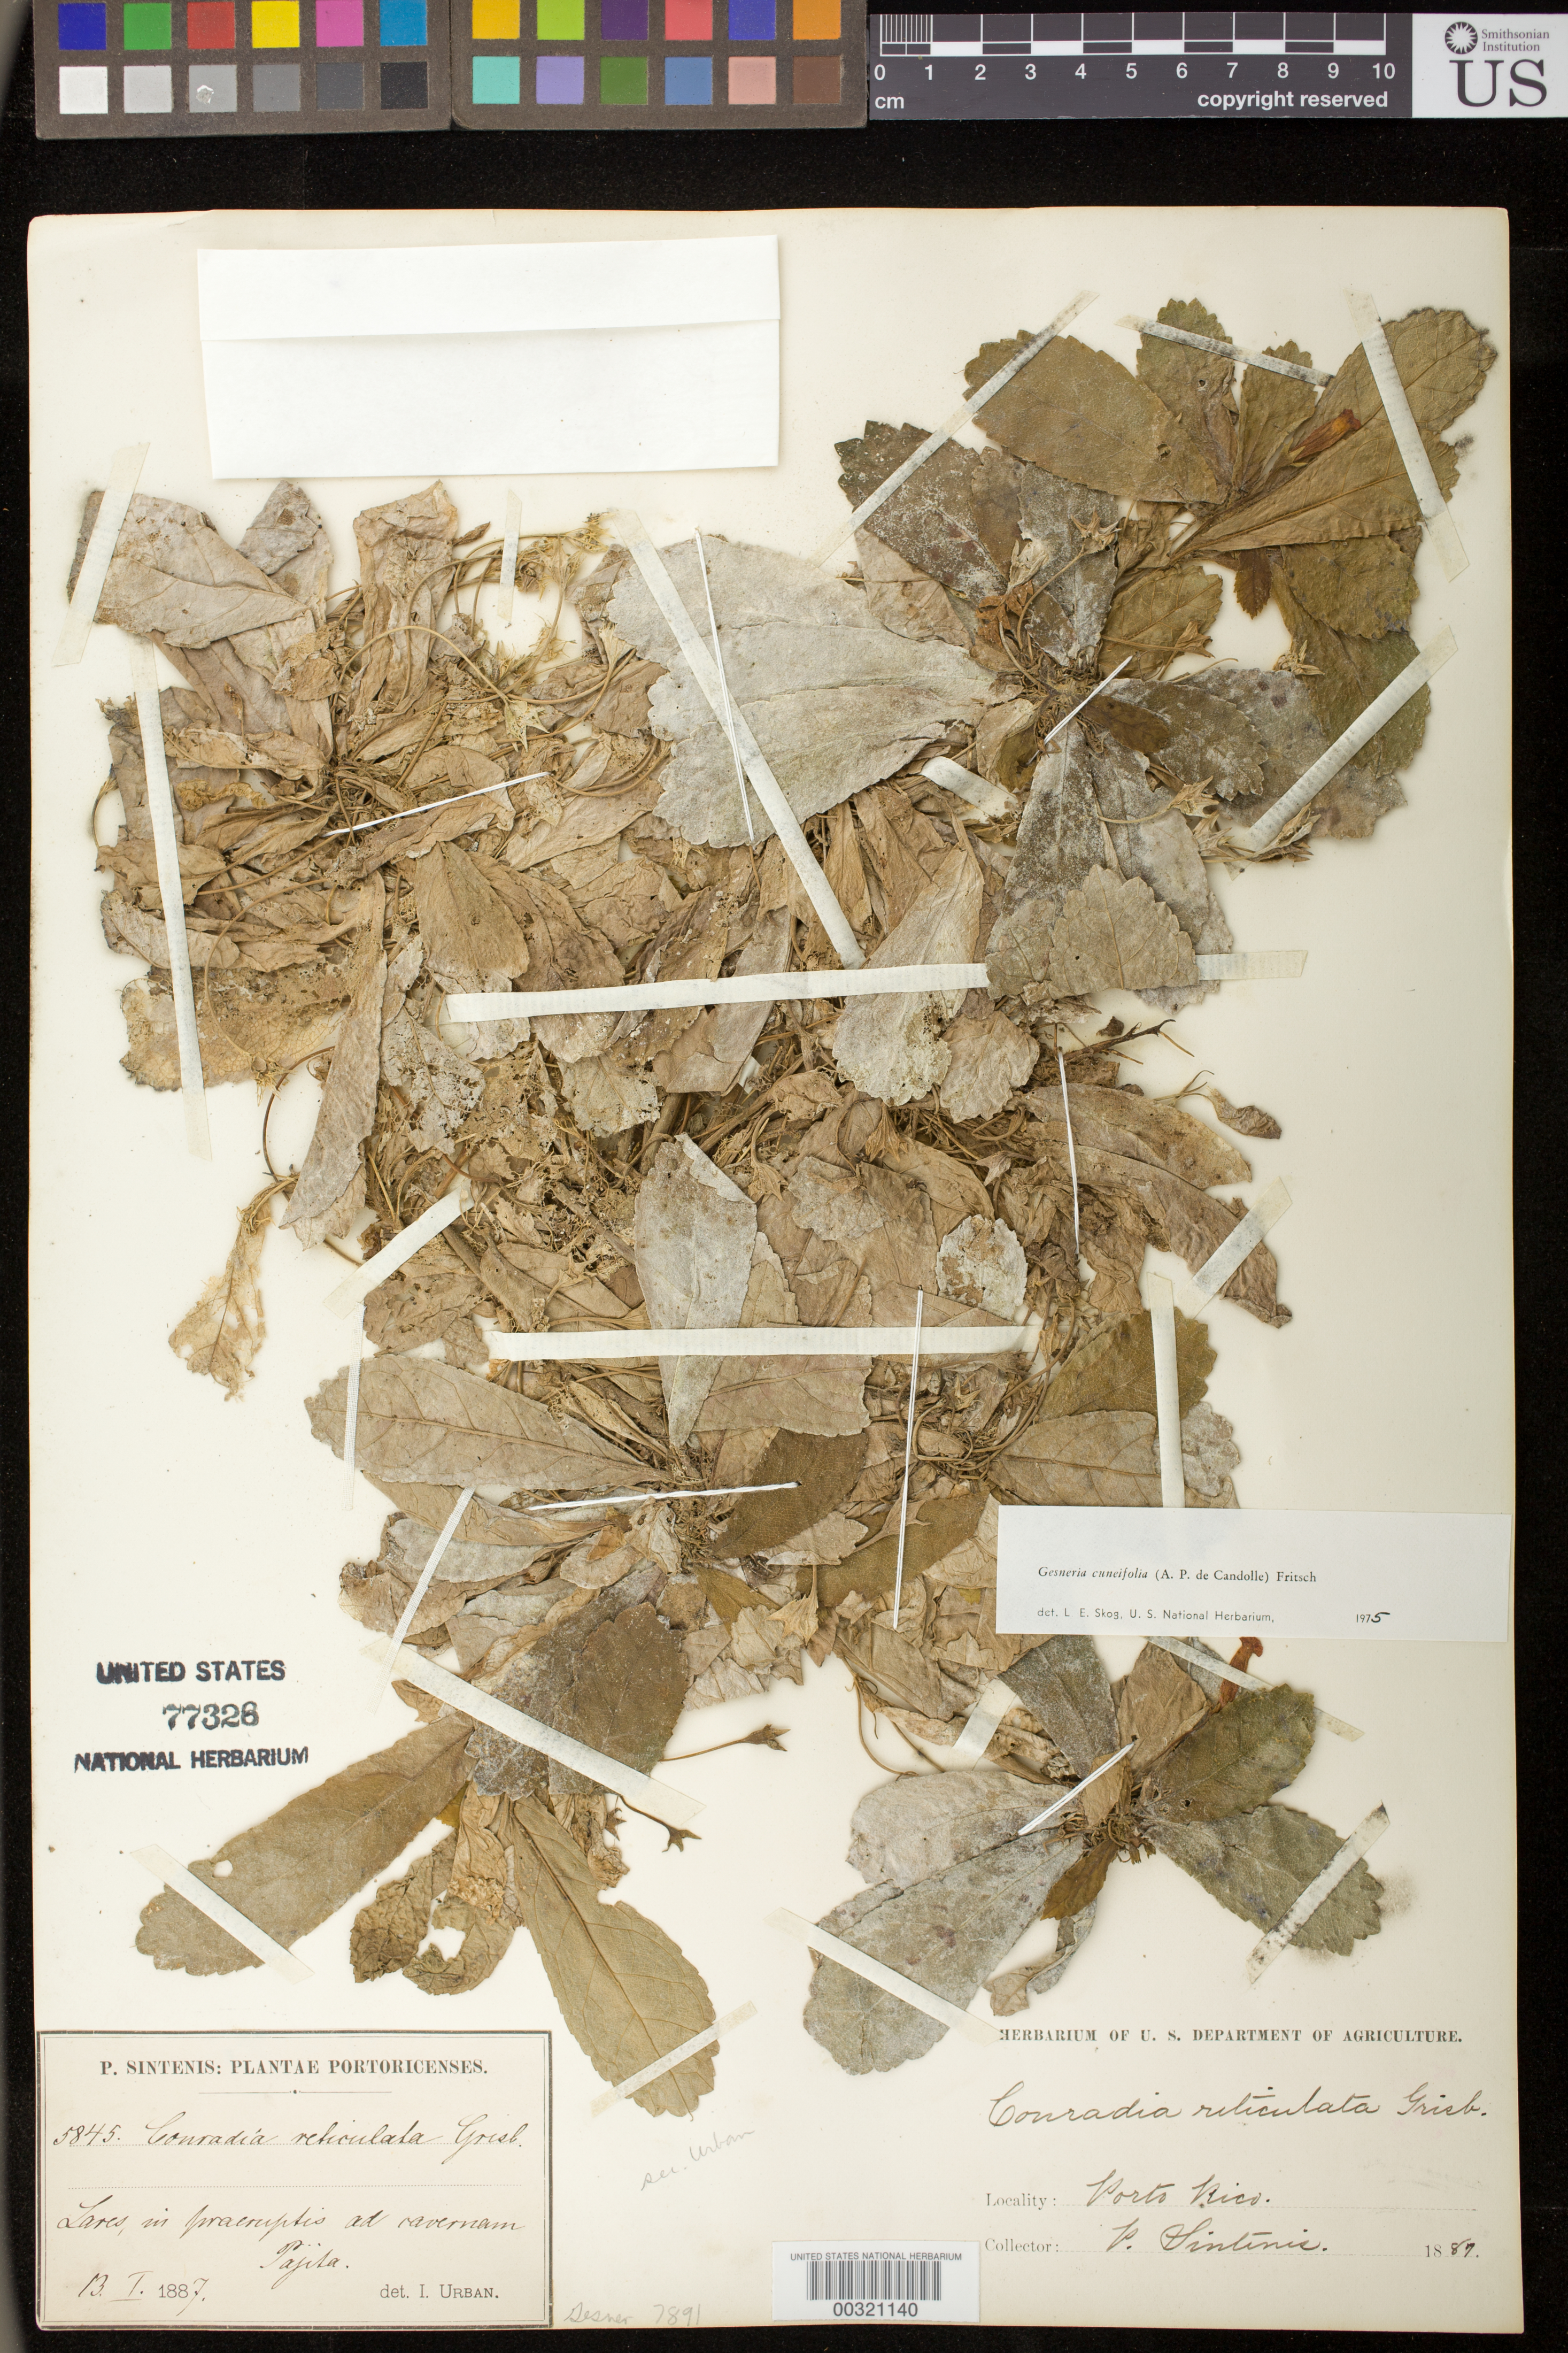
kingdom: Plantae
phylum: Tracheophyta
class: Magnoliopsida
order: Lamiales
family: Gesneriaceae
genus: Gesneria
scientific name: Gesneria cuneifolia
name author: (DC.) Fritsch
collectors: P. Sintenis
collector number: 5845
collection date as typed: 13 Jan 1887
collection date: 1887-01-13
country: Puerto Rico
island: Puerto Rico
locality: Lares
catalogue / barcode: US 77326